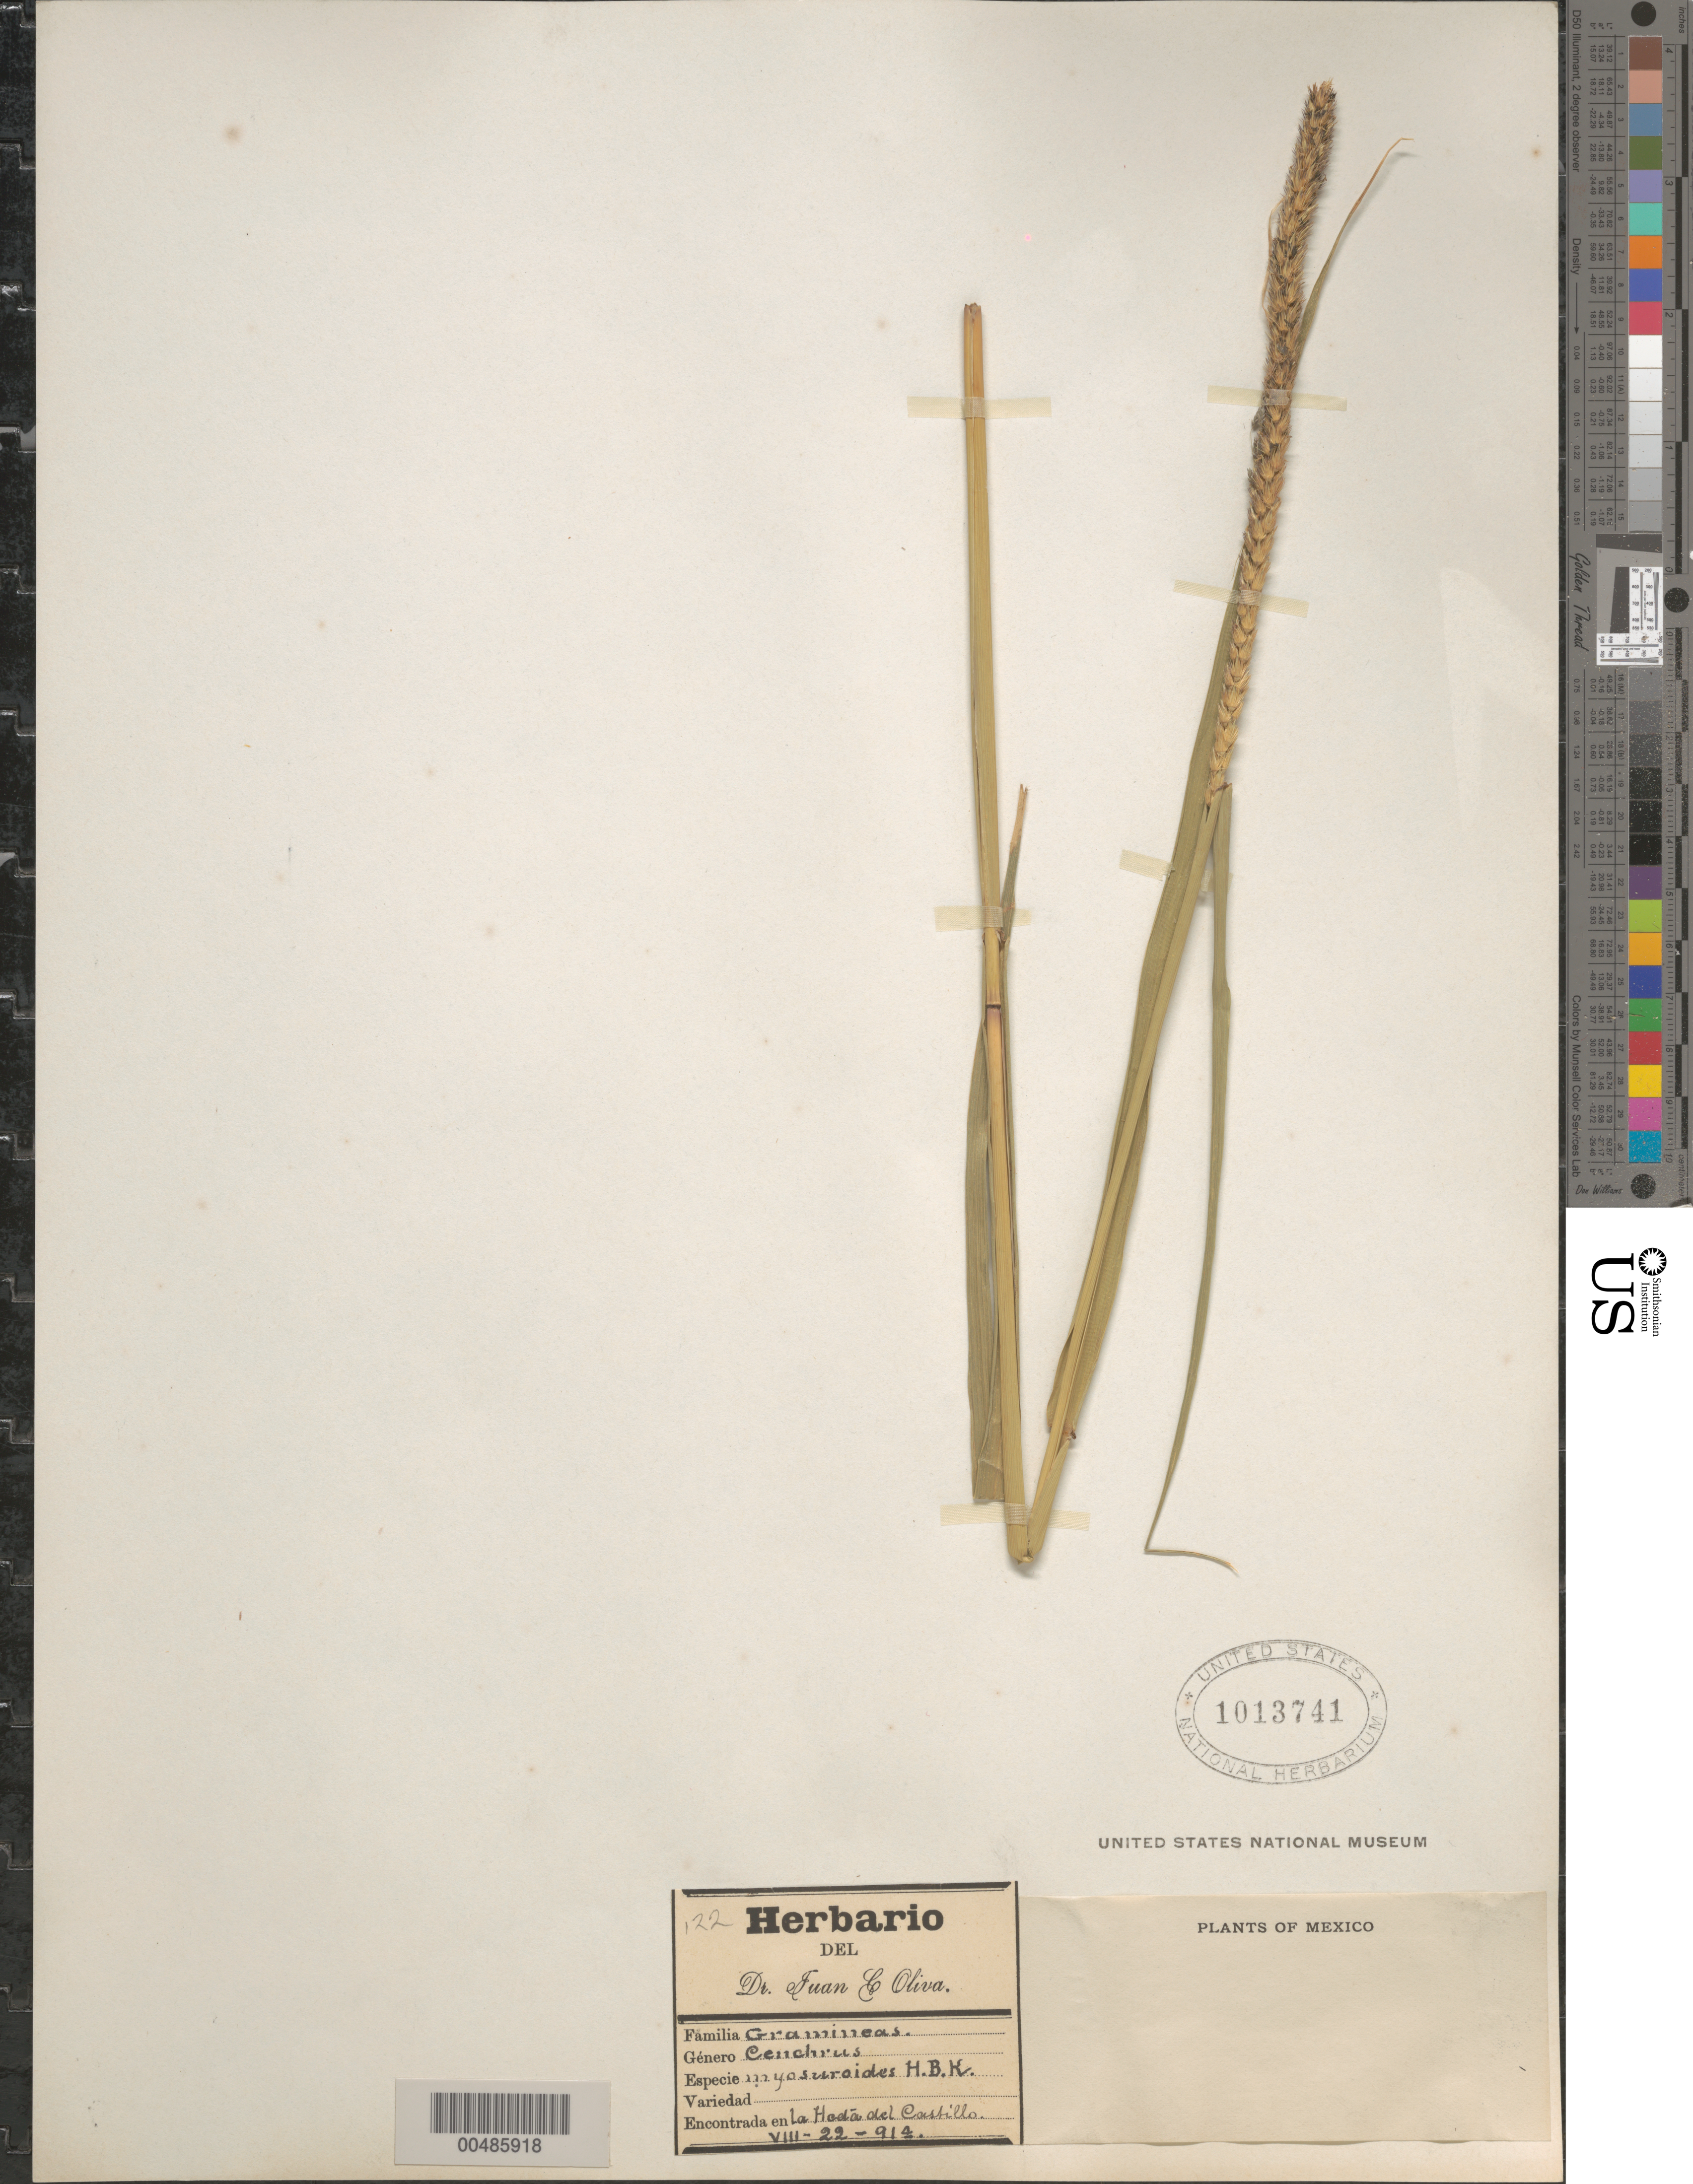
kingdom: Plantae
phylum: Tracheophyta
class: Liliopsida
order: Poales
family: Poaceae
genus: Cenchrus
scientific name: Cenchrus myosuroides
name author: Kunth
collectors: J. C. Oliva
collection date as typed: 22 Aug 1914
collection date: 1914-08-22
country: Mexico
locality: En La Hacienda del Castillo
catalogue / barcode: US 1013741